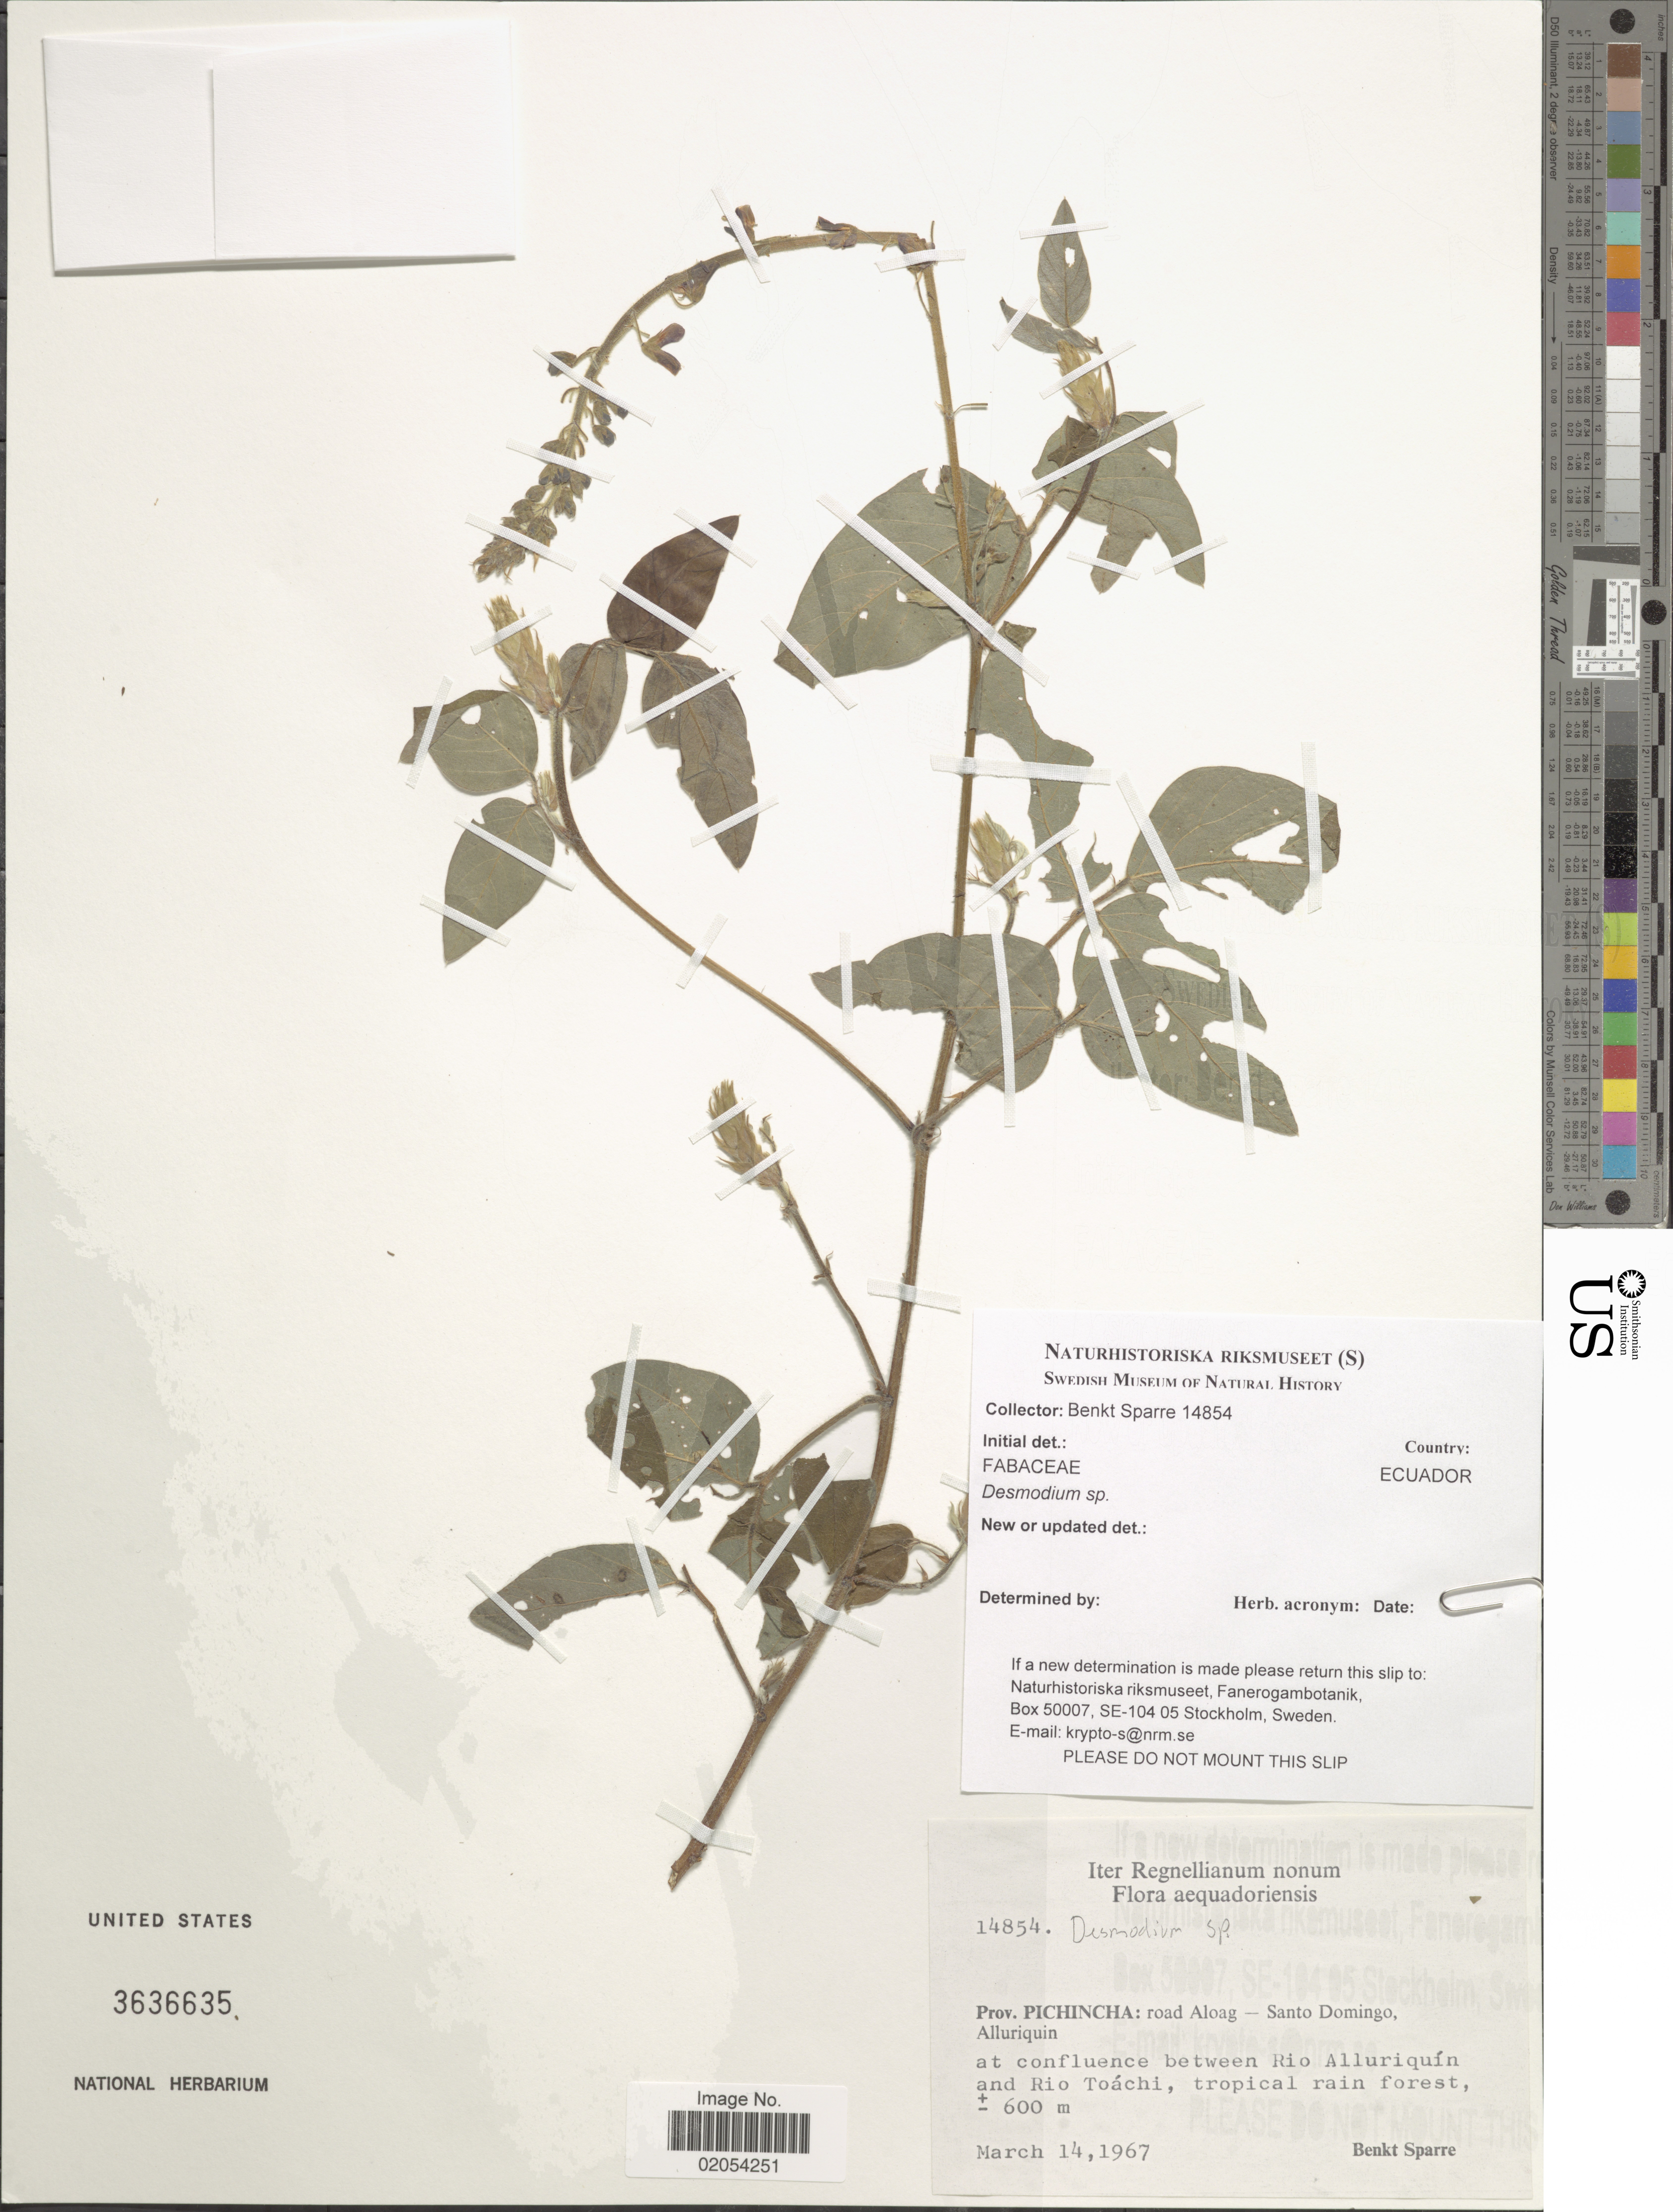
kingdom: Plantae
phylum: Tracheophyta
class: Magnoliopsida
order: Fabales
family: Fabaceae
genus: Desmodium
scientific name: Desmodium sp.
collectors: B. Sparre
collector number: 14854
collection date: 1967-03-14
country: Ecuador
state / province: Pichincha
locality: Prov. Pichincha: road Aloag - Santo Domingo Alluriquin at confluence between Rio Alluriquin and Rio Toachi, tropical rain forest.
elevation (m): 600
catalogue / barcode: US 3636635